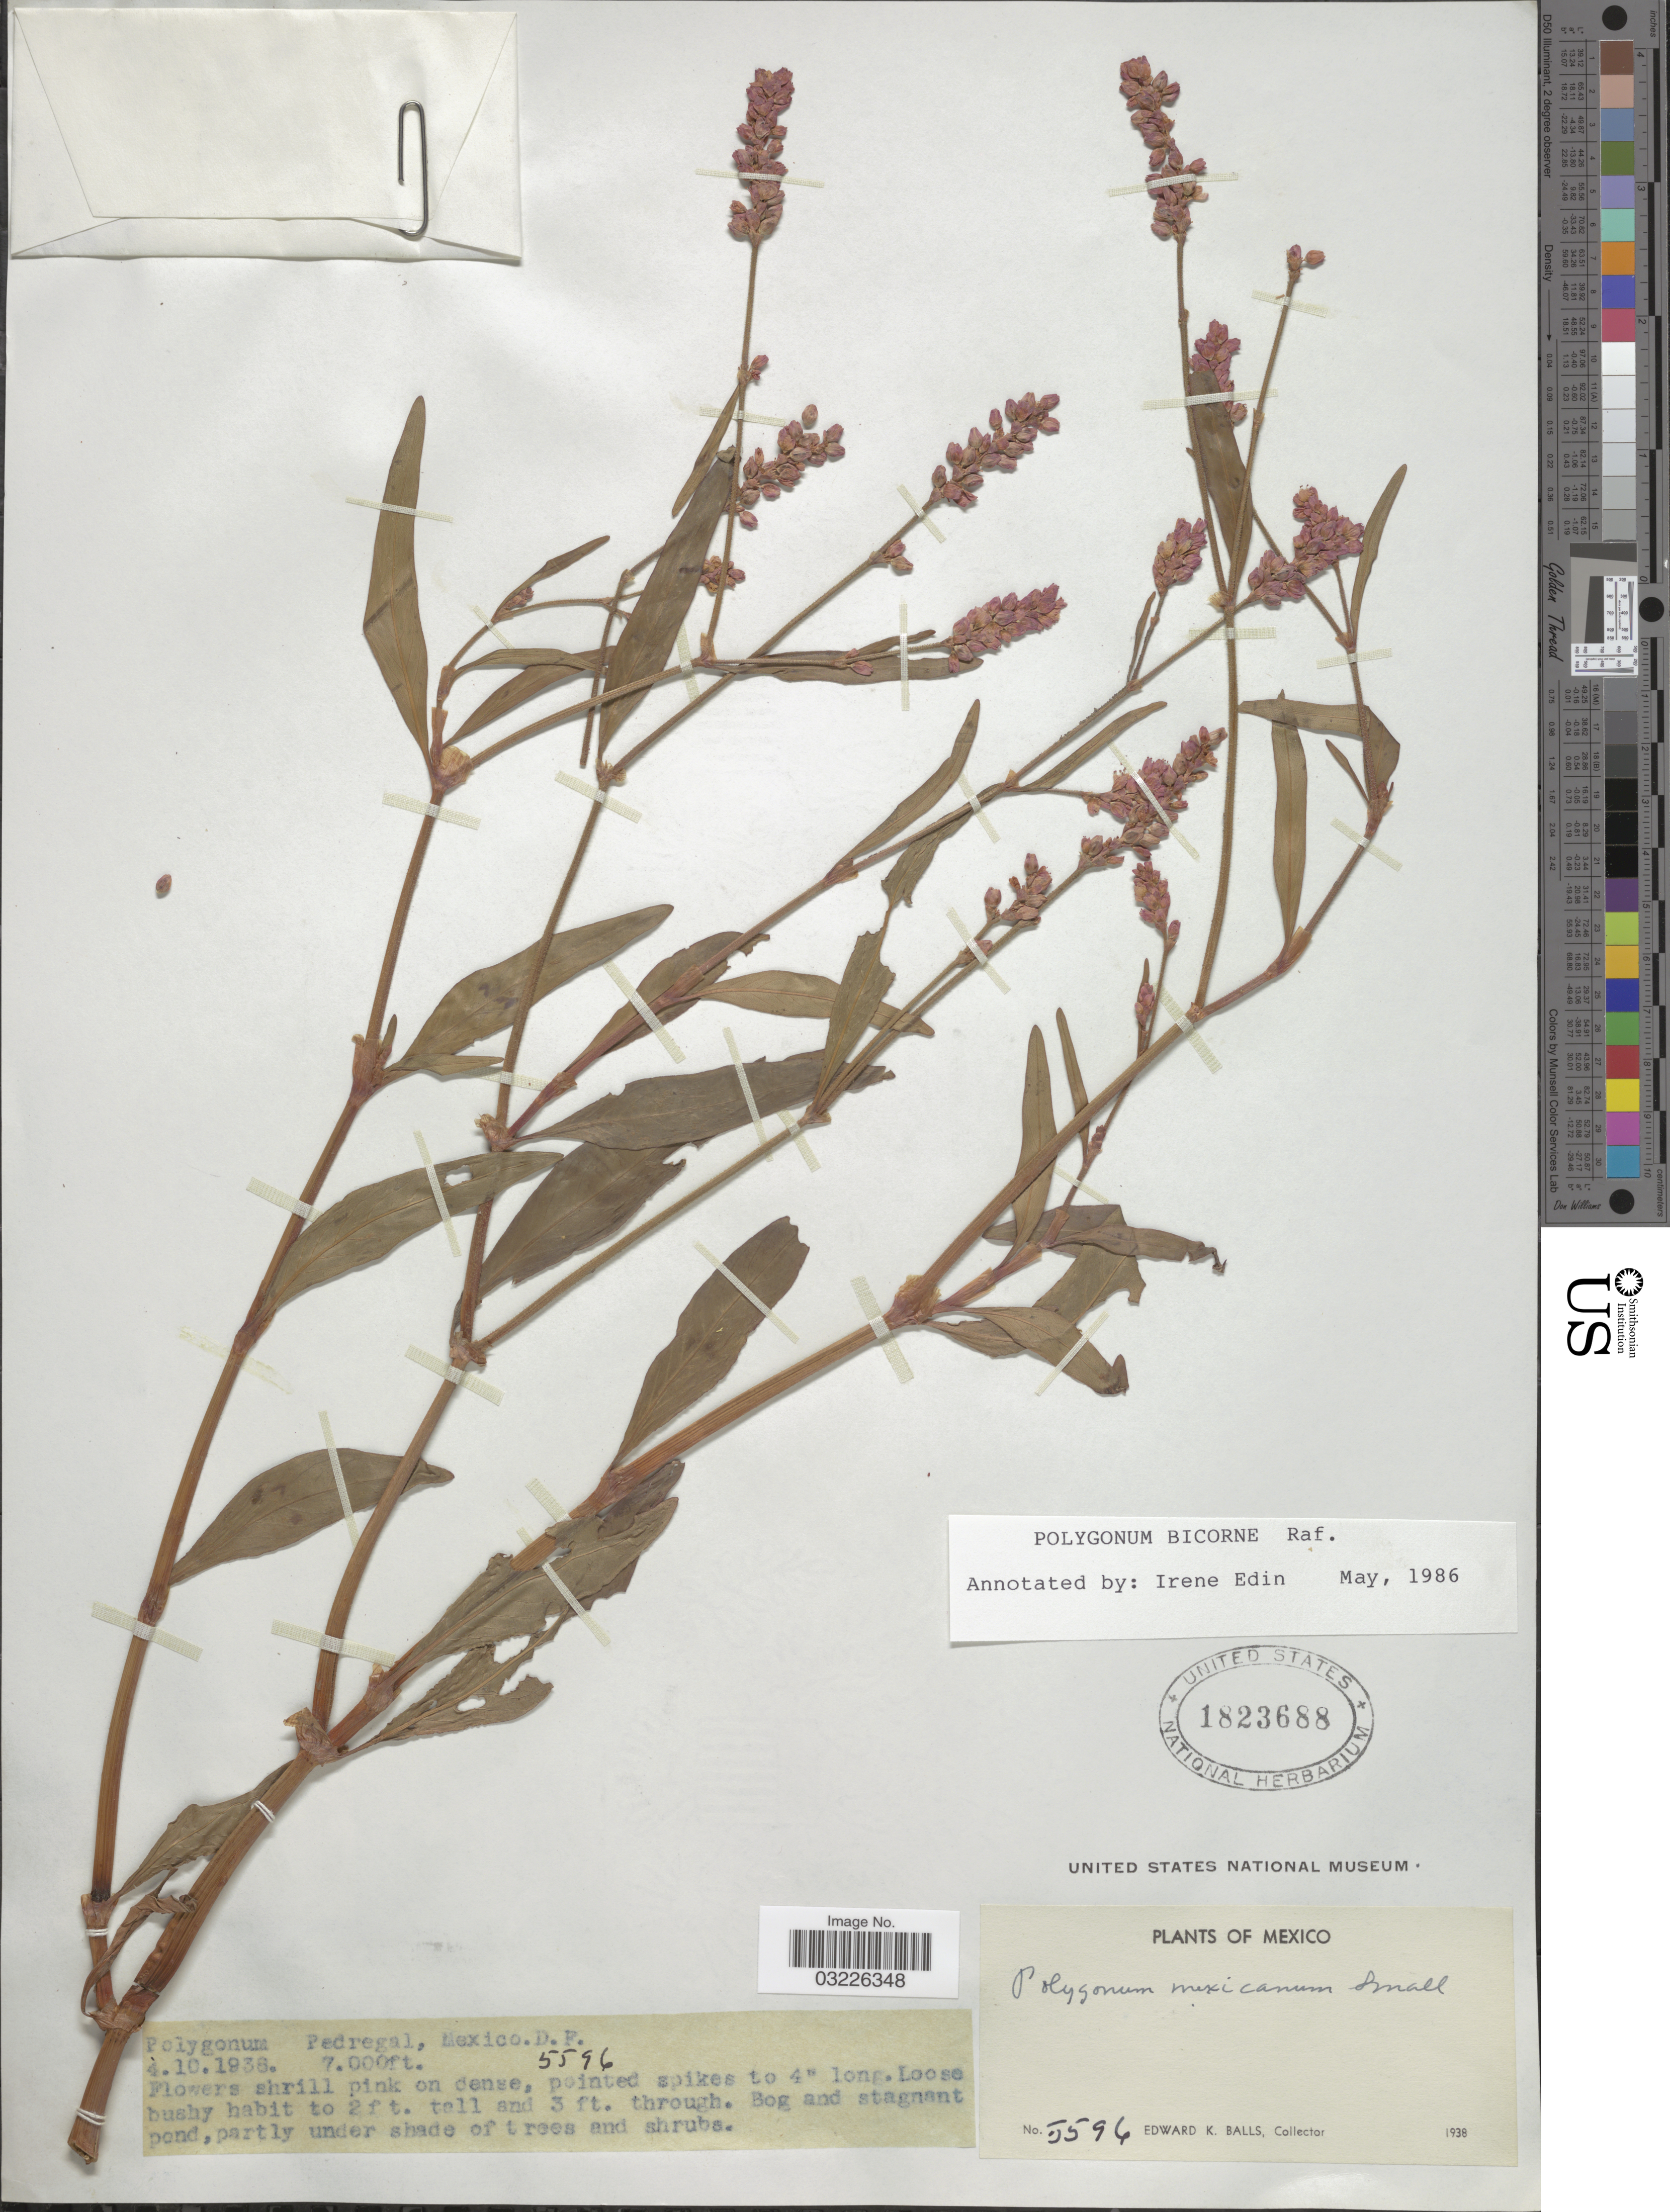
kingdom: Plantae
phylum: Tracheophyta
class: Magnoliopsida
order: Caryophyllales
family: Polygonaceae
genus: Polygonum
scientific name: Polygonum bicorne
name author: Raf.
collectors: E. K. Balls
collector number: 5596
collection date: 1938-10-04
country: Mexico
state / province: Distrito Federal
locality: Pedregal.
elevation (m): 2134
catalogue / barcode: US 1823688